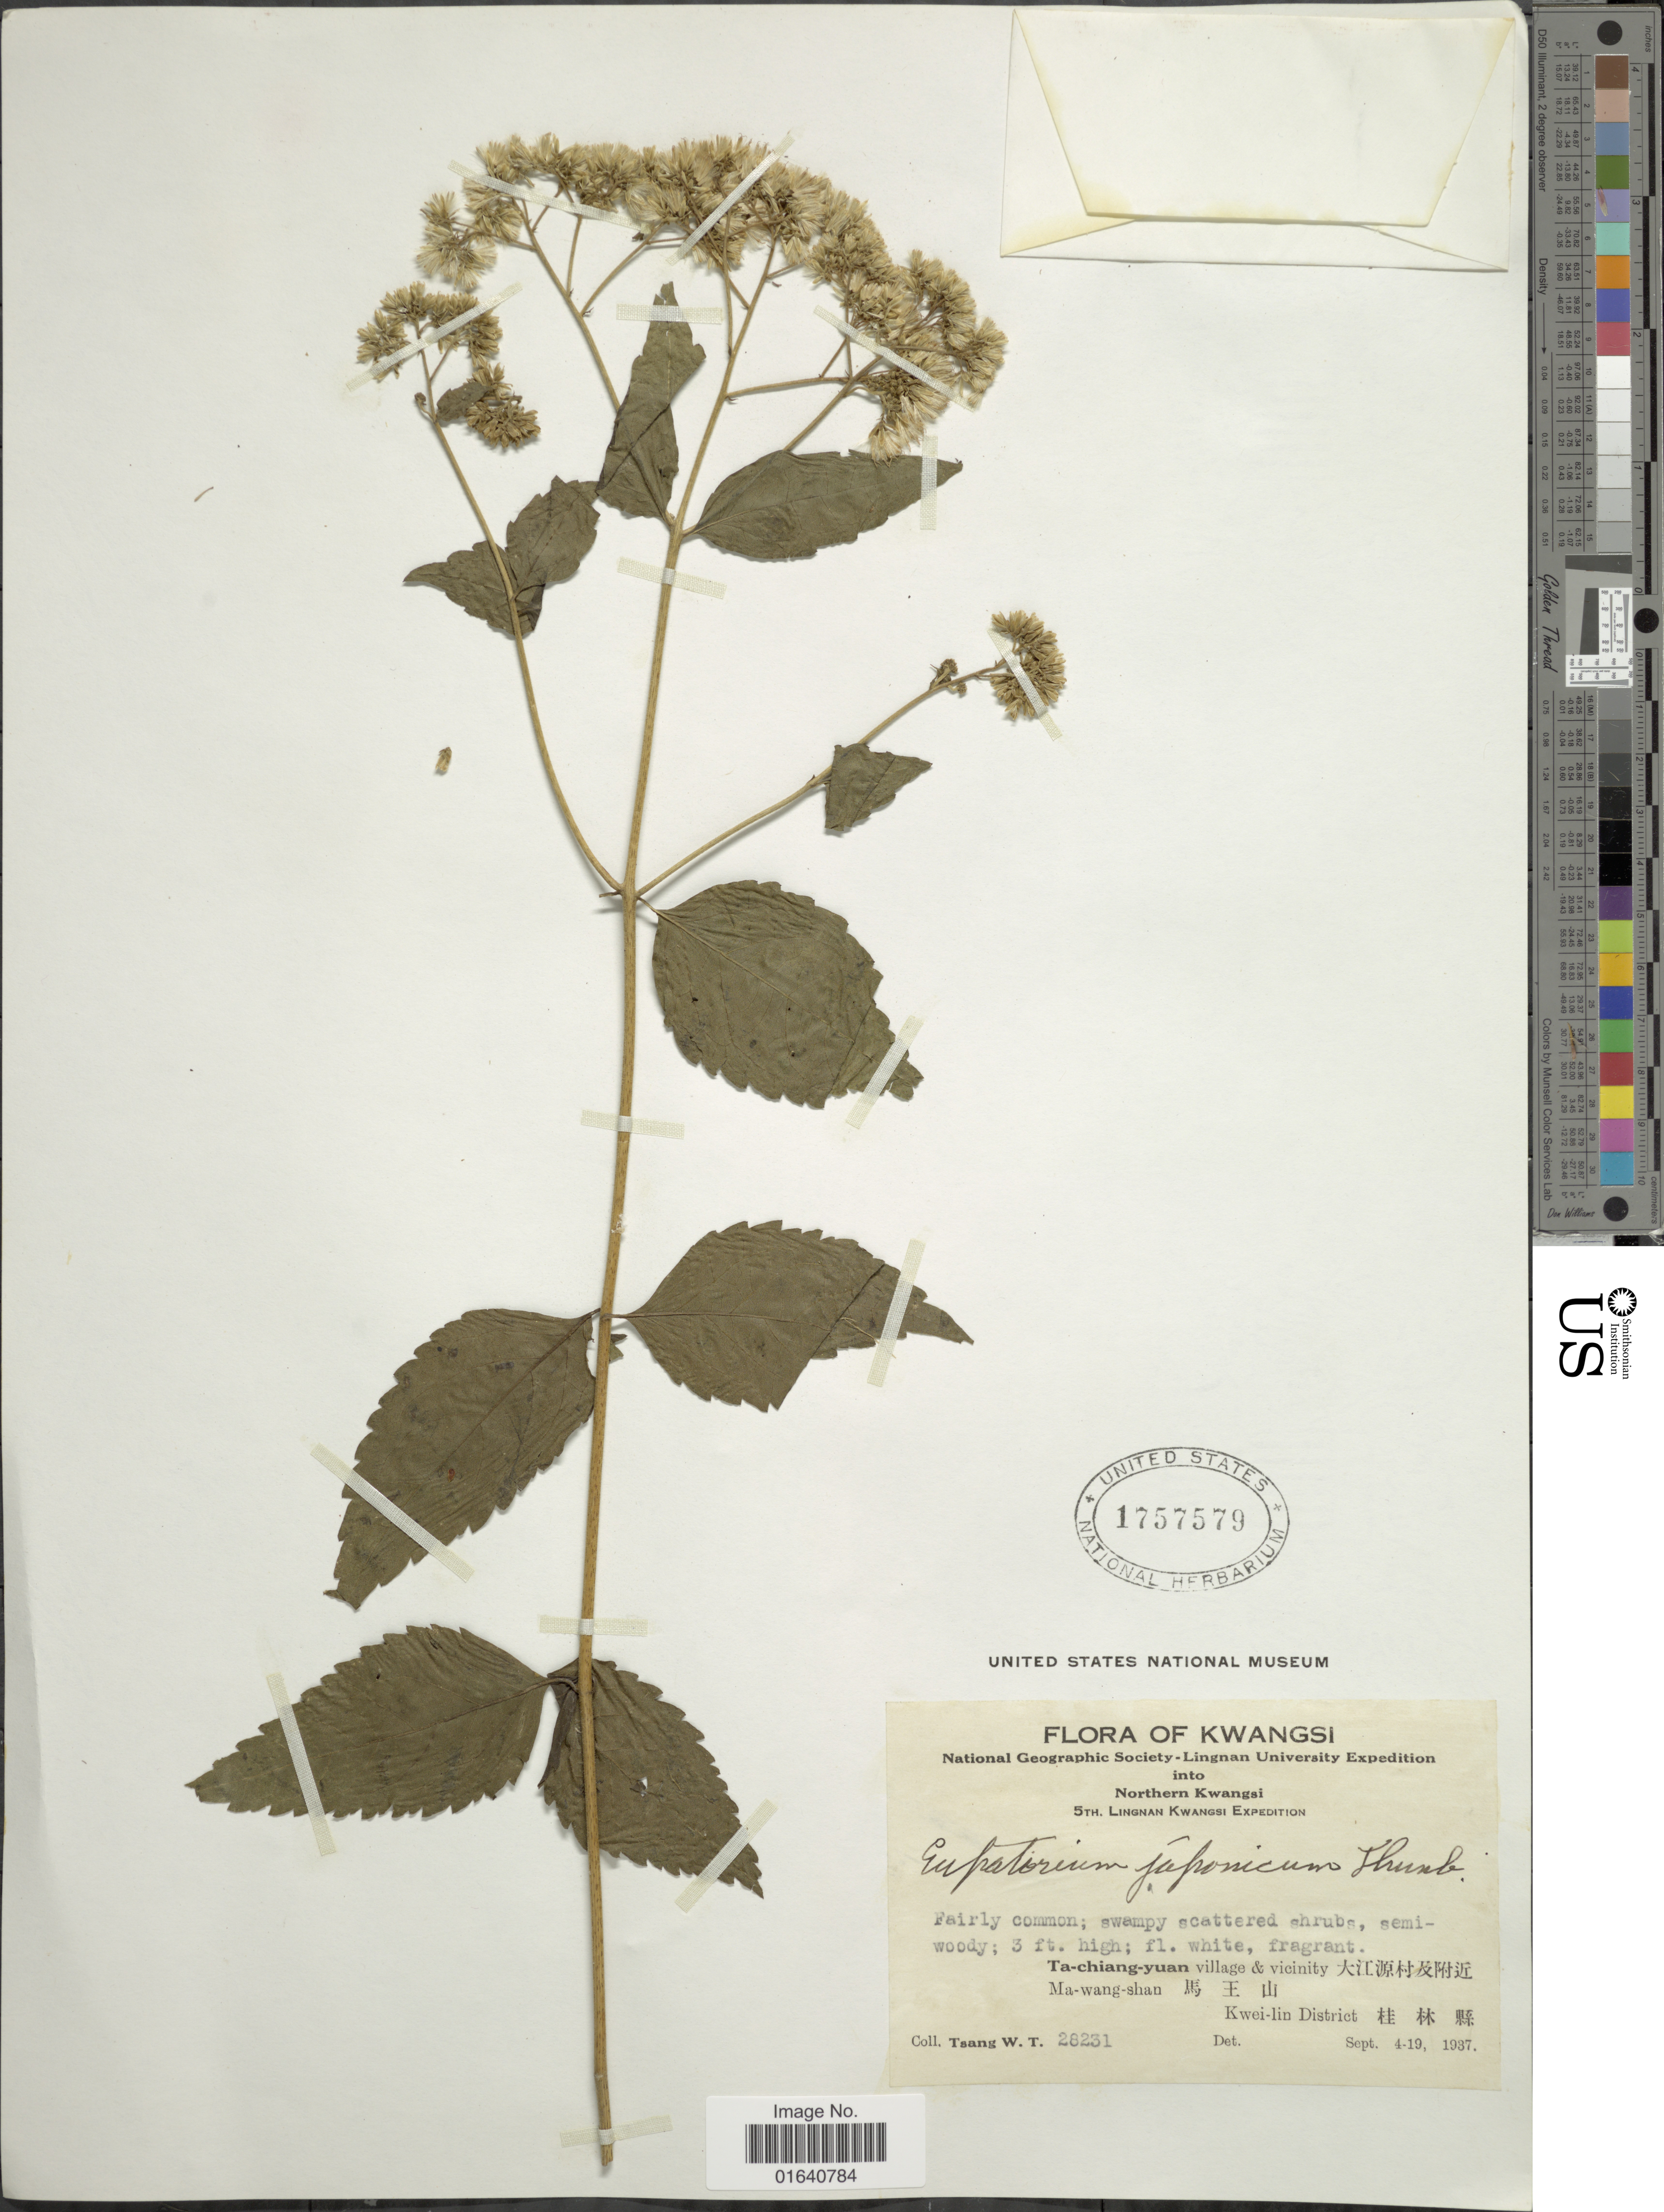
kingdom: Plantae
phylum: Tracheophyta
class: Magnoliopsida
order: Asterales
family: Asteraceae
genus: Eupatorium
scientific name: Eupatorium japonicum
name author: Thunb.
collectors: W. T. Tsang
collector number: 28231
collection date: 1937-09-04/1937-09-19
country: China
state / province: Guangxi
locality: Kwasi,Ta-chiang-yuan village & vicinity Ma-wang-shan, Kwei-lin District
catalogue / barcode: US 1757579